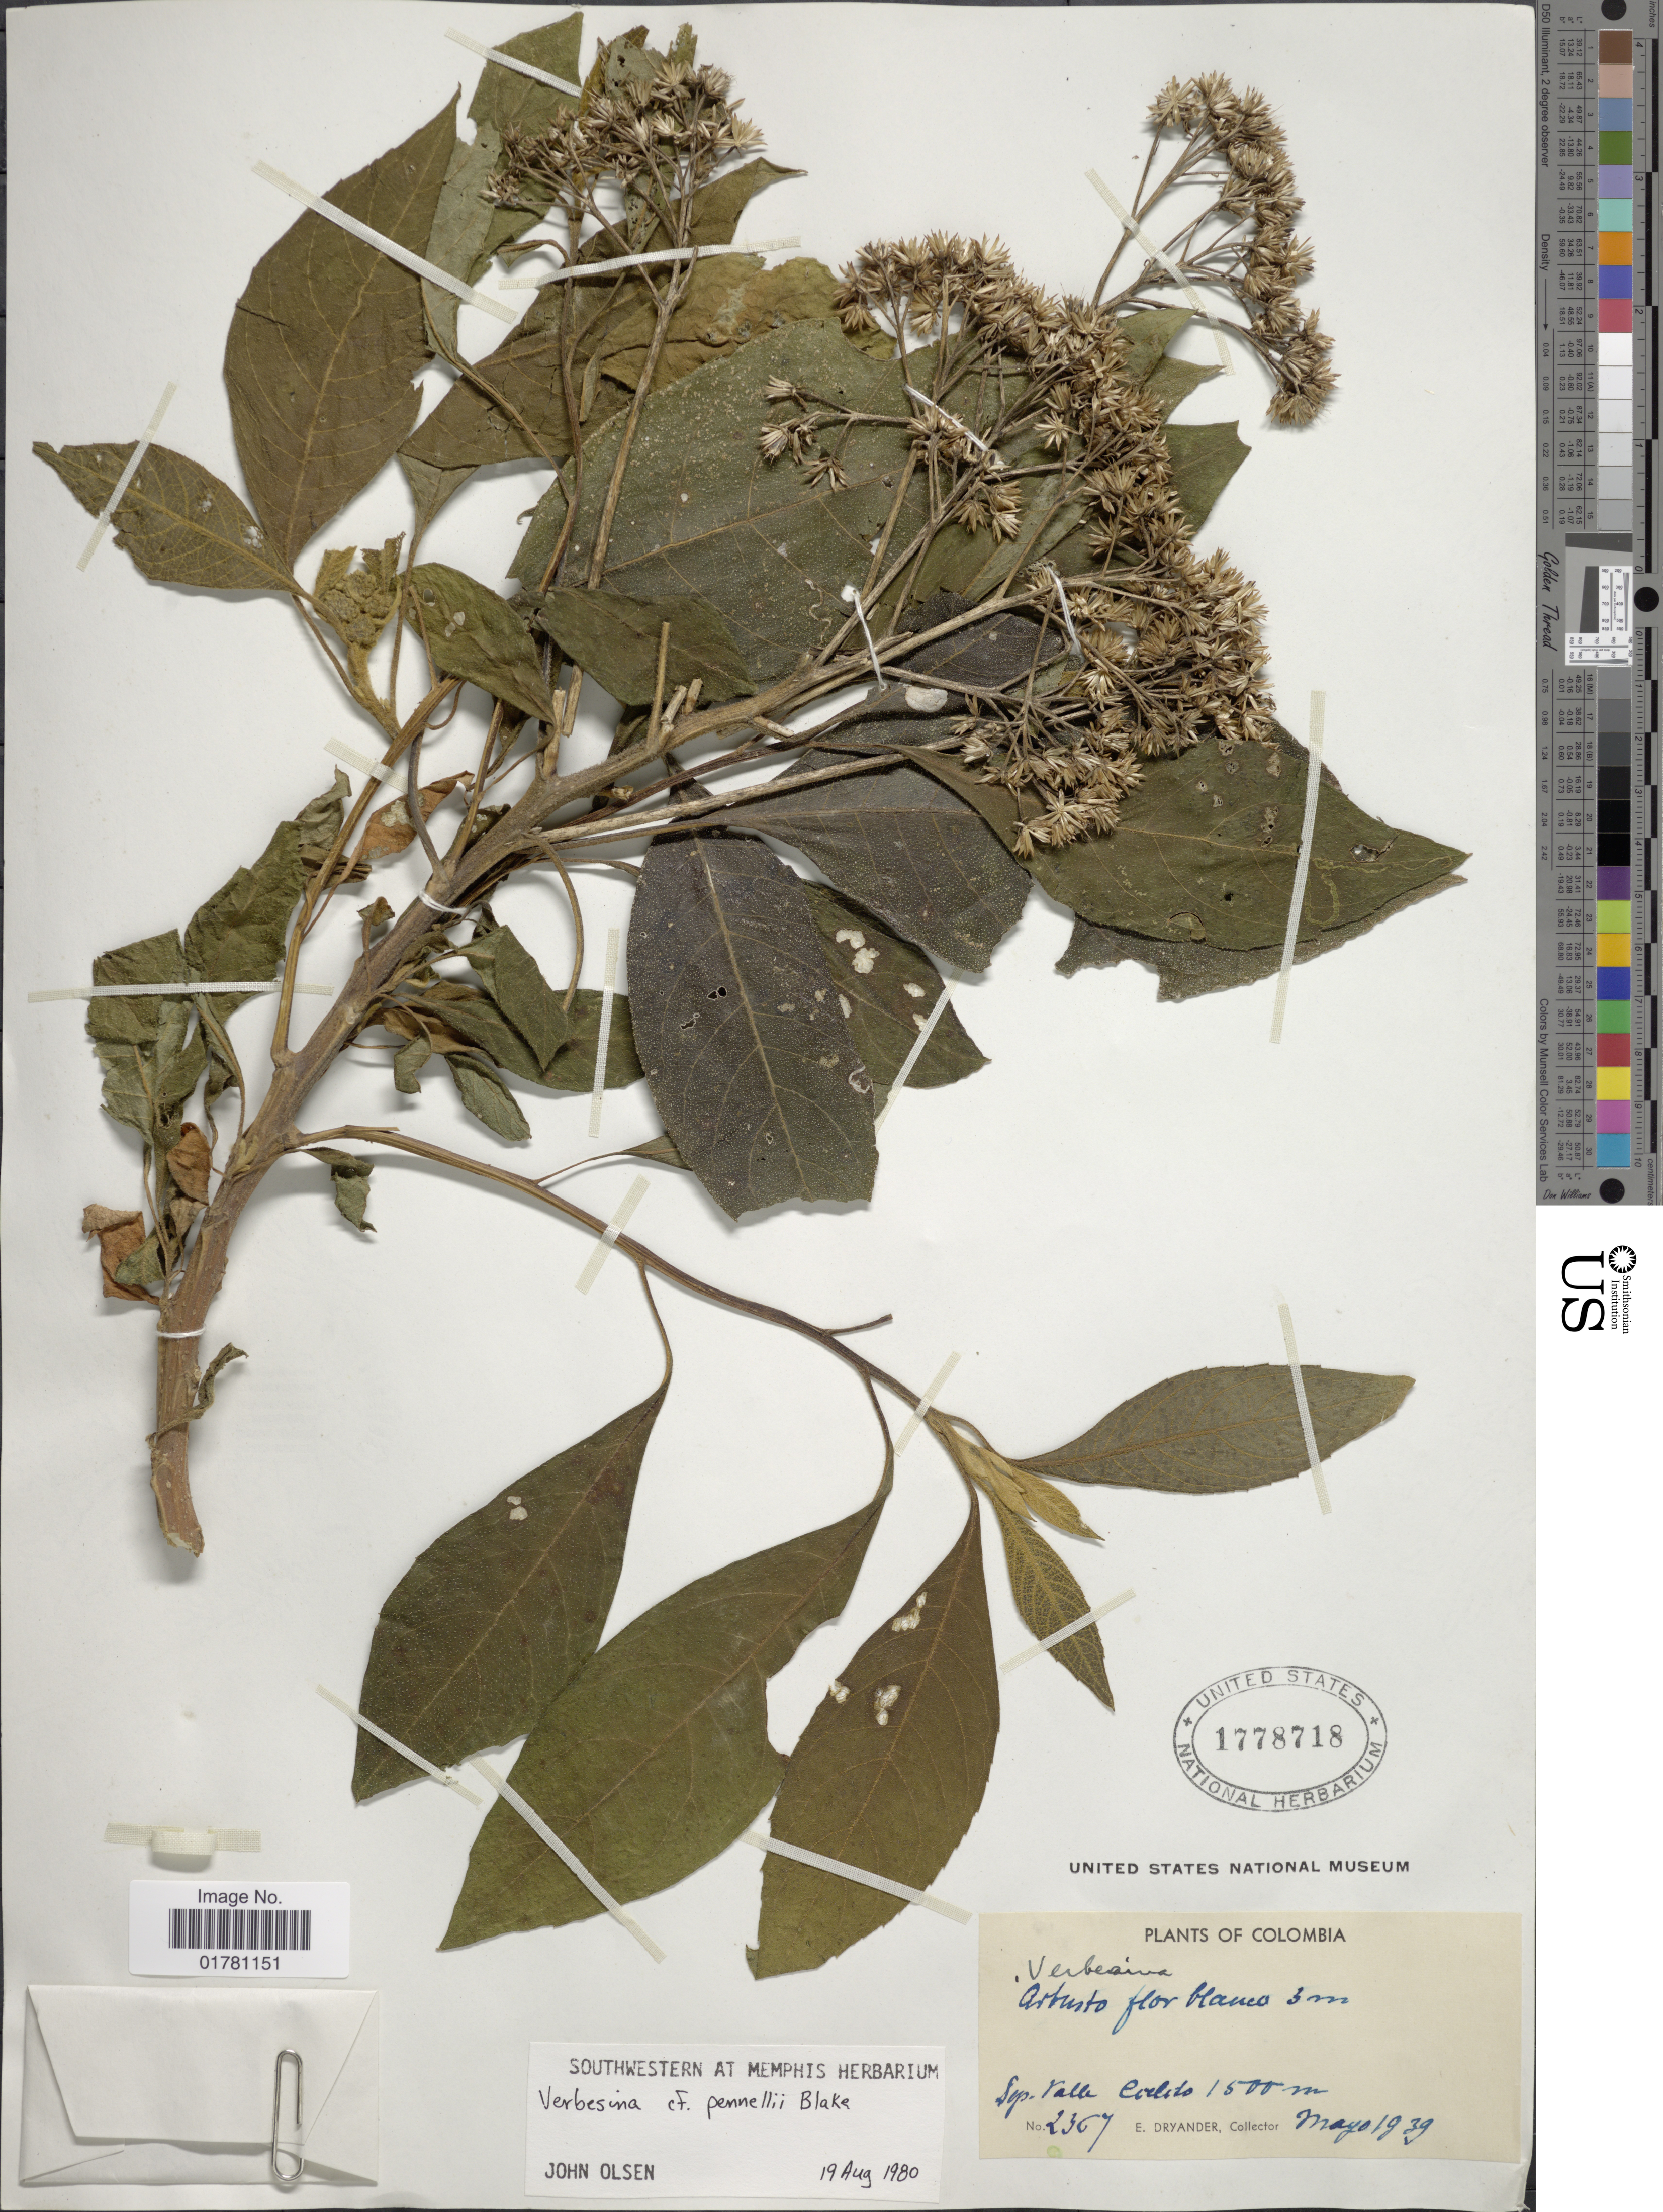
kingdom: Plantae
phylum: Tracheophyta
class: Magnoliopsida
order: Asterales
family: Asteraceae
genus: Verbesina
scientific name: Verbesina pennellii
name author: S.F. Blake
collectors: E. Dryander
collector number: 2367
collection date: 1939-05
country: Colombia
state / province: Valle del Cauca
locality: Dep. Valle Corlito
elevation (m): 1500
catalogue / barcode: US 1778718